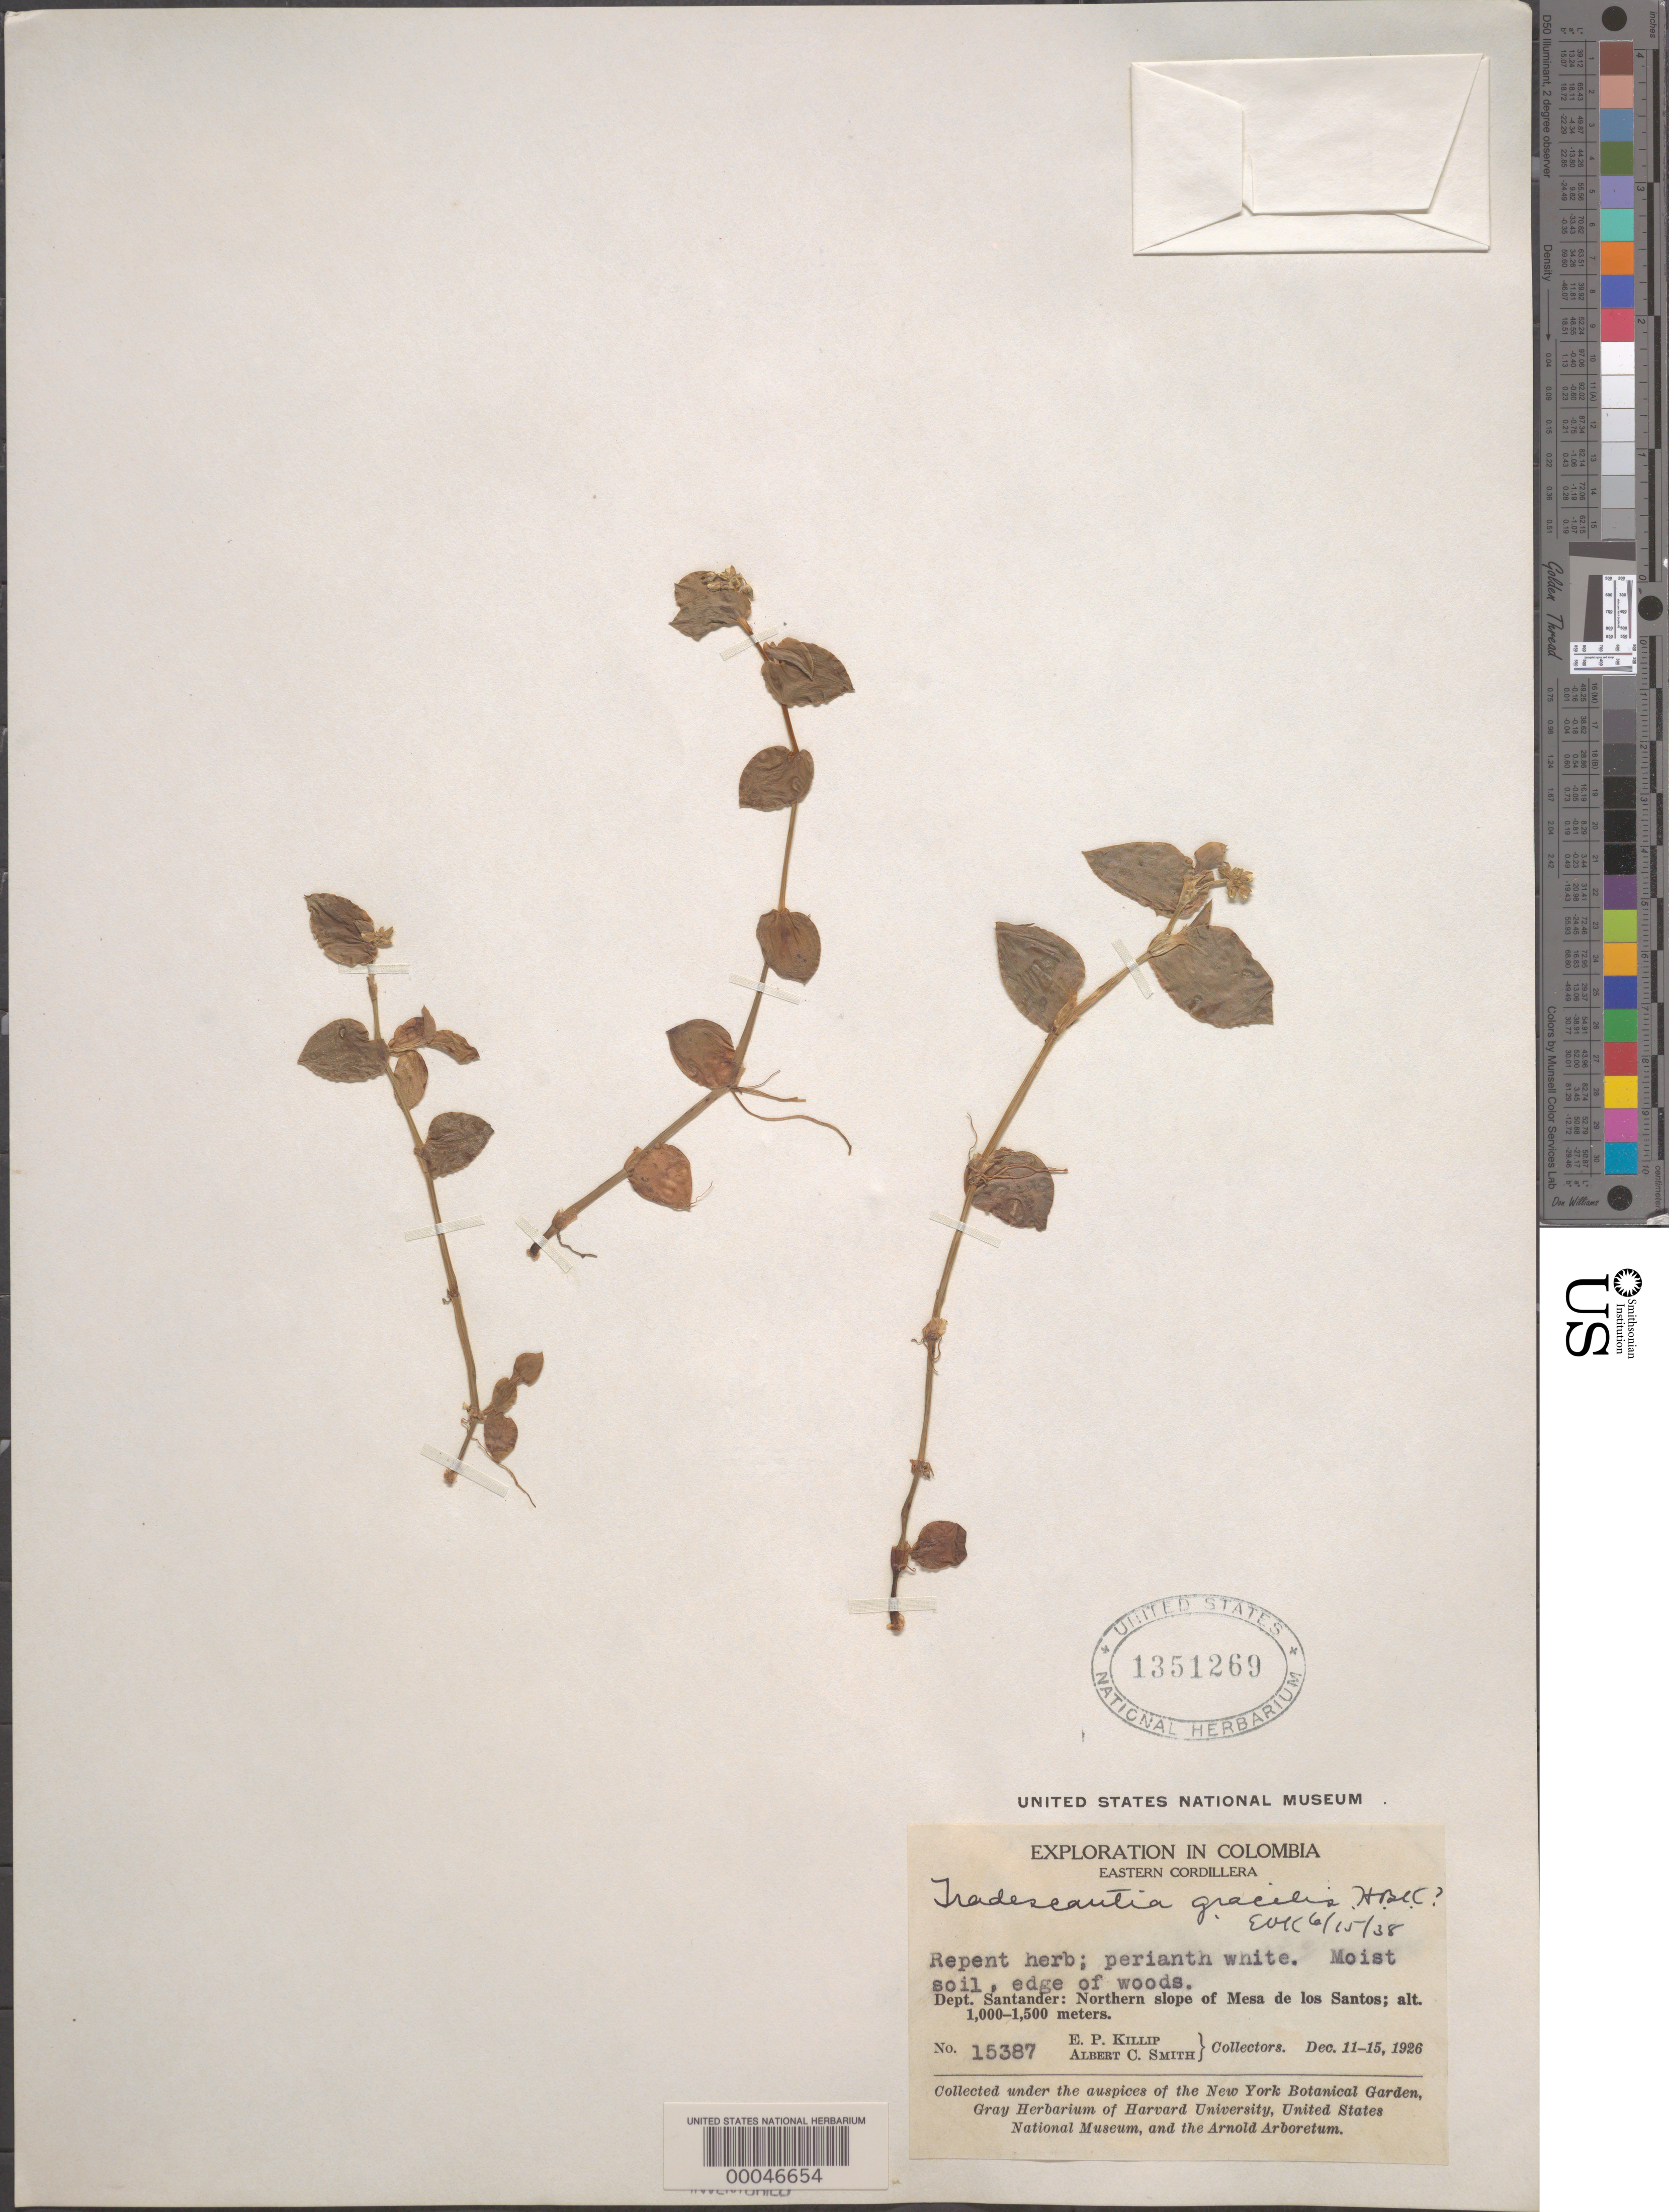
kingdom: Plantae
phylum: Tracheophyta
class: Liliopsida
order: Commelinales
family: Commelinaceae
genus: Callisia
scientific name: Callisia gracilis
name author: (Kunth) D.R. Hunt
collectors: E. P. Killip & A. C. Smith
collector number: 15387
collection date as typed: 11 Dec 1926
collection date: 1926-12-11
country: Colombia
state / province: Santander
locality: Mesa de Los Santos.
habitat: Moist soil, forest edge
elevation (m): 1000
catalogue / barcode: US 1351269